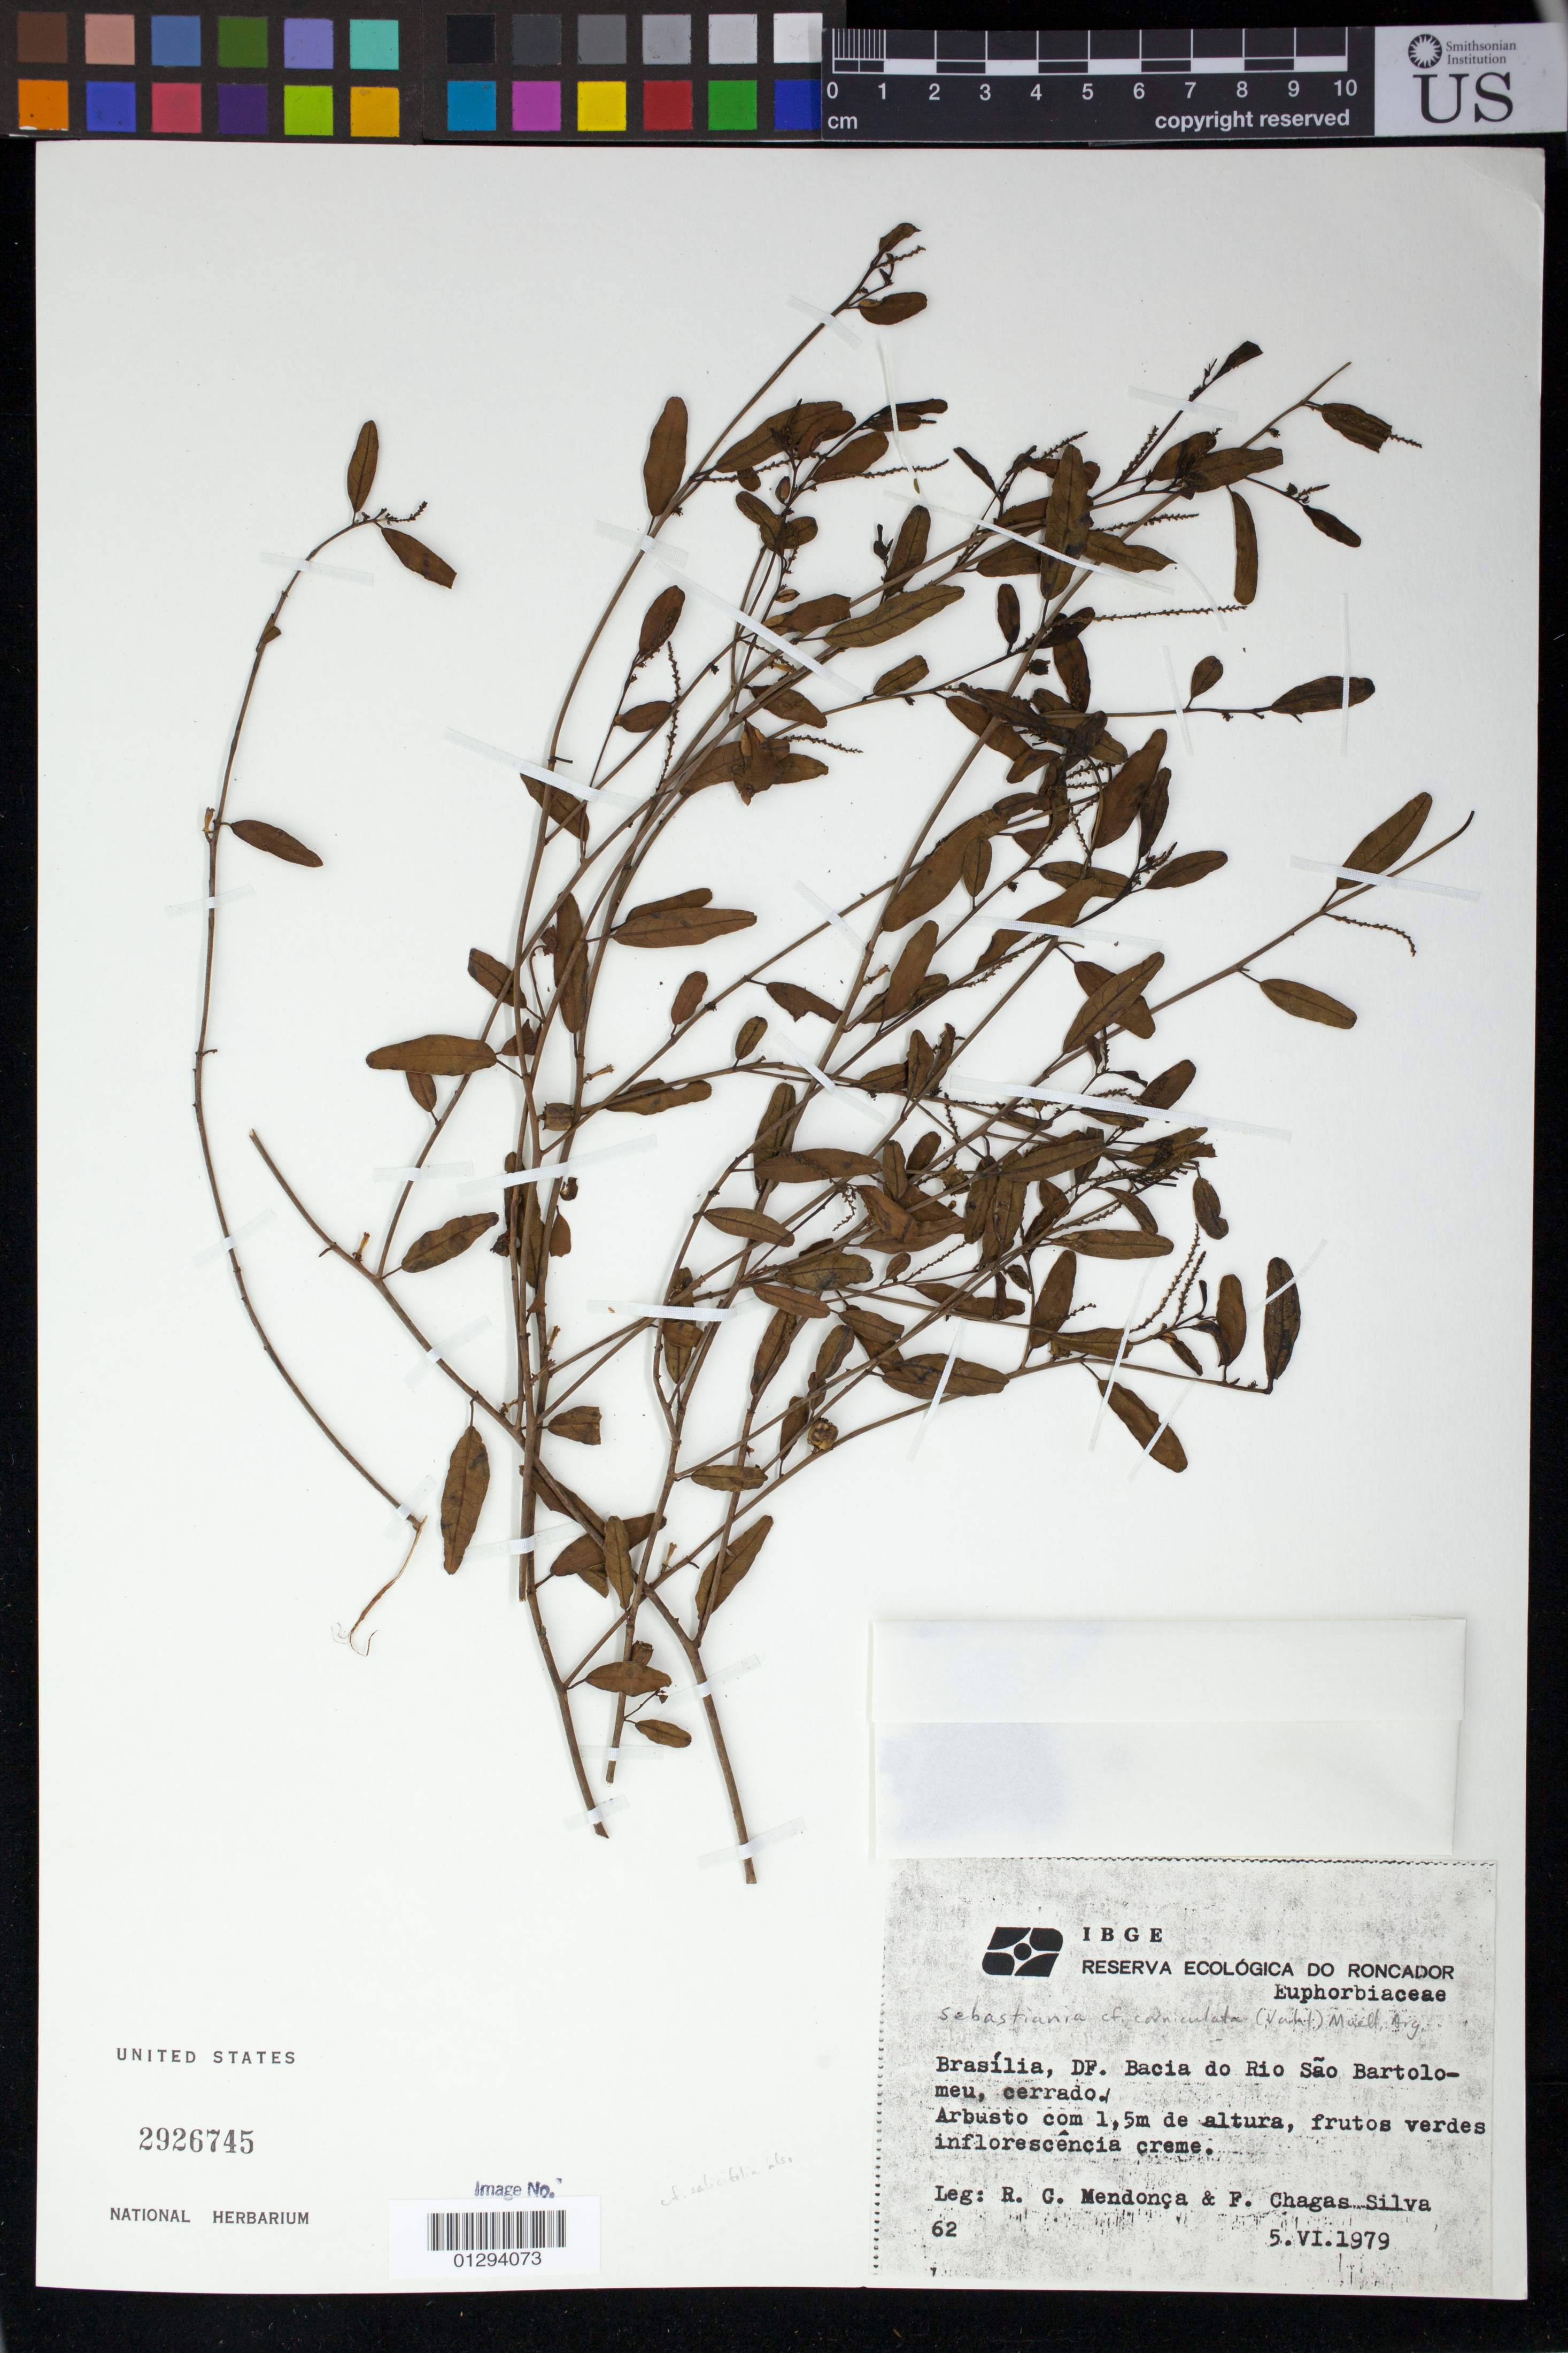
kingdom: Plantae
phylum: Tracheophyta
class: Magnoliopsida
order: Malpighiales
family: Euphorbiaceae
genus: Sebastiania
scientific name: Sebastiania corniculata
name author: (Vahl) Müll. Arg.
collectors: R. C. Mendonça & F. Chagas e Silva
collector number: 62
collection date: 1979-06-05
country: Brazil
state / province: Goias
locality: Brasilia, DF. Bacia do Rio Sao Bartolomeu, cerrado.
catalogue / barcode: US 2926745